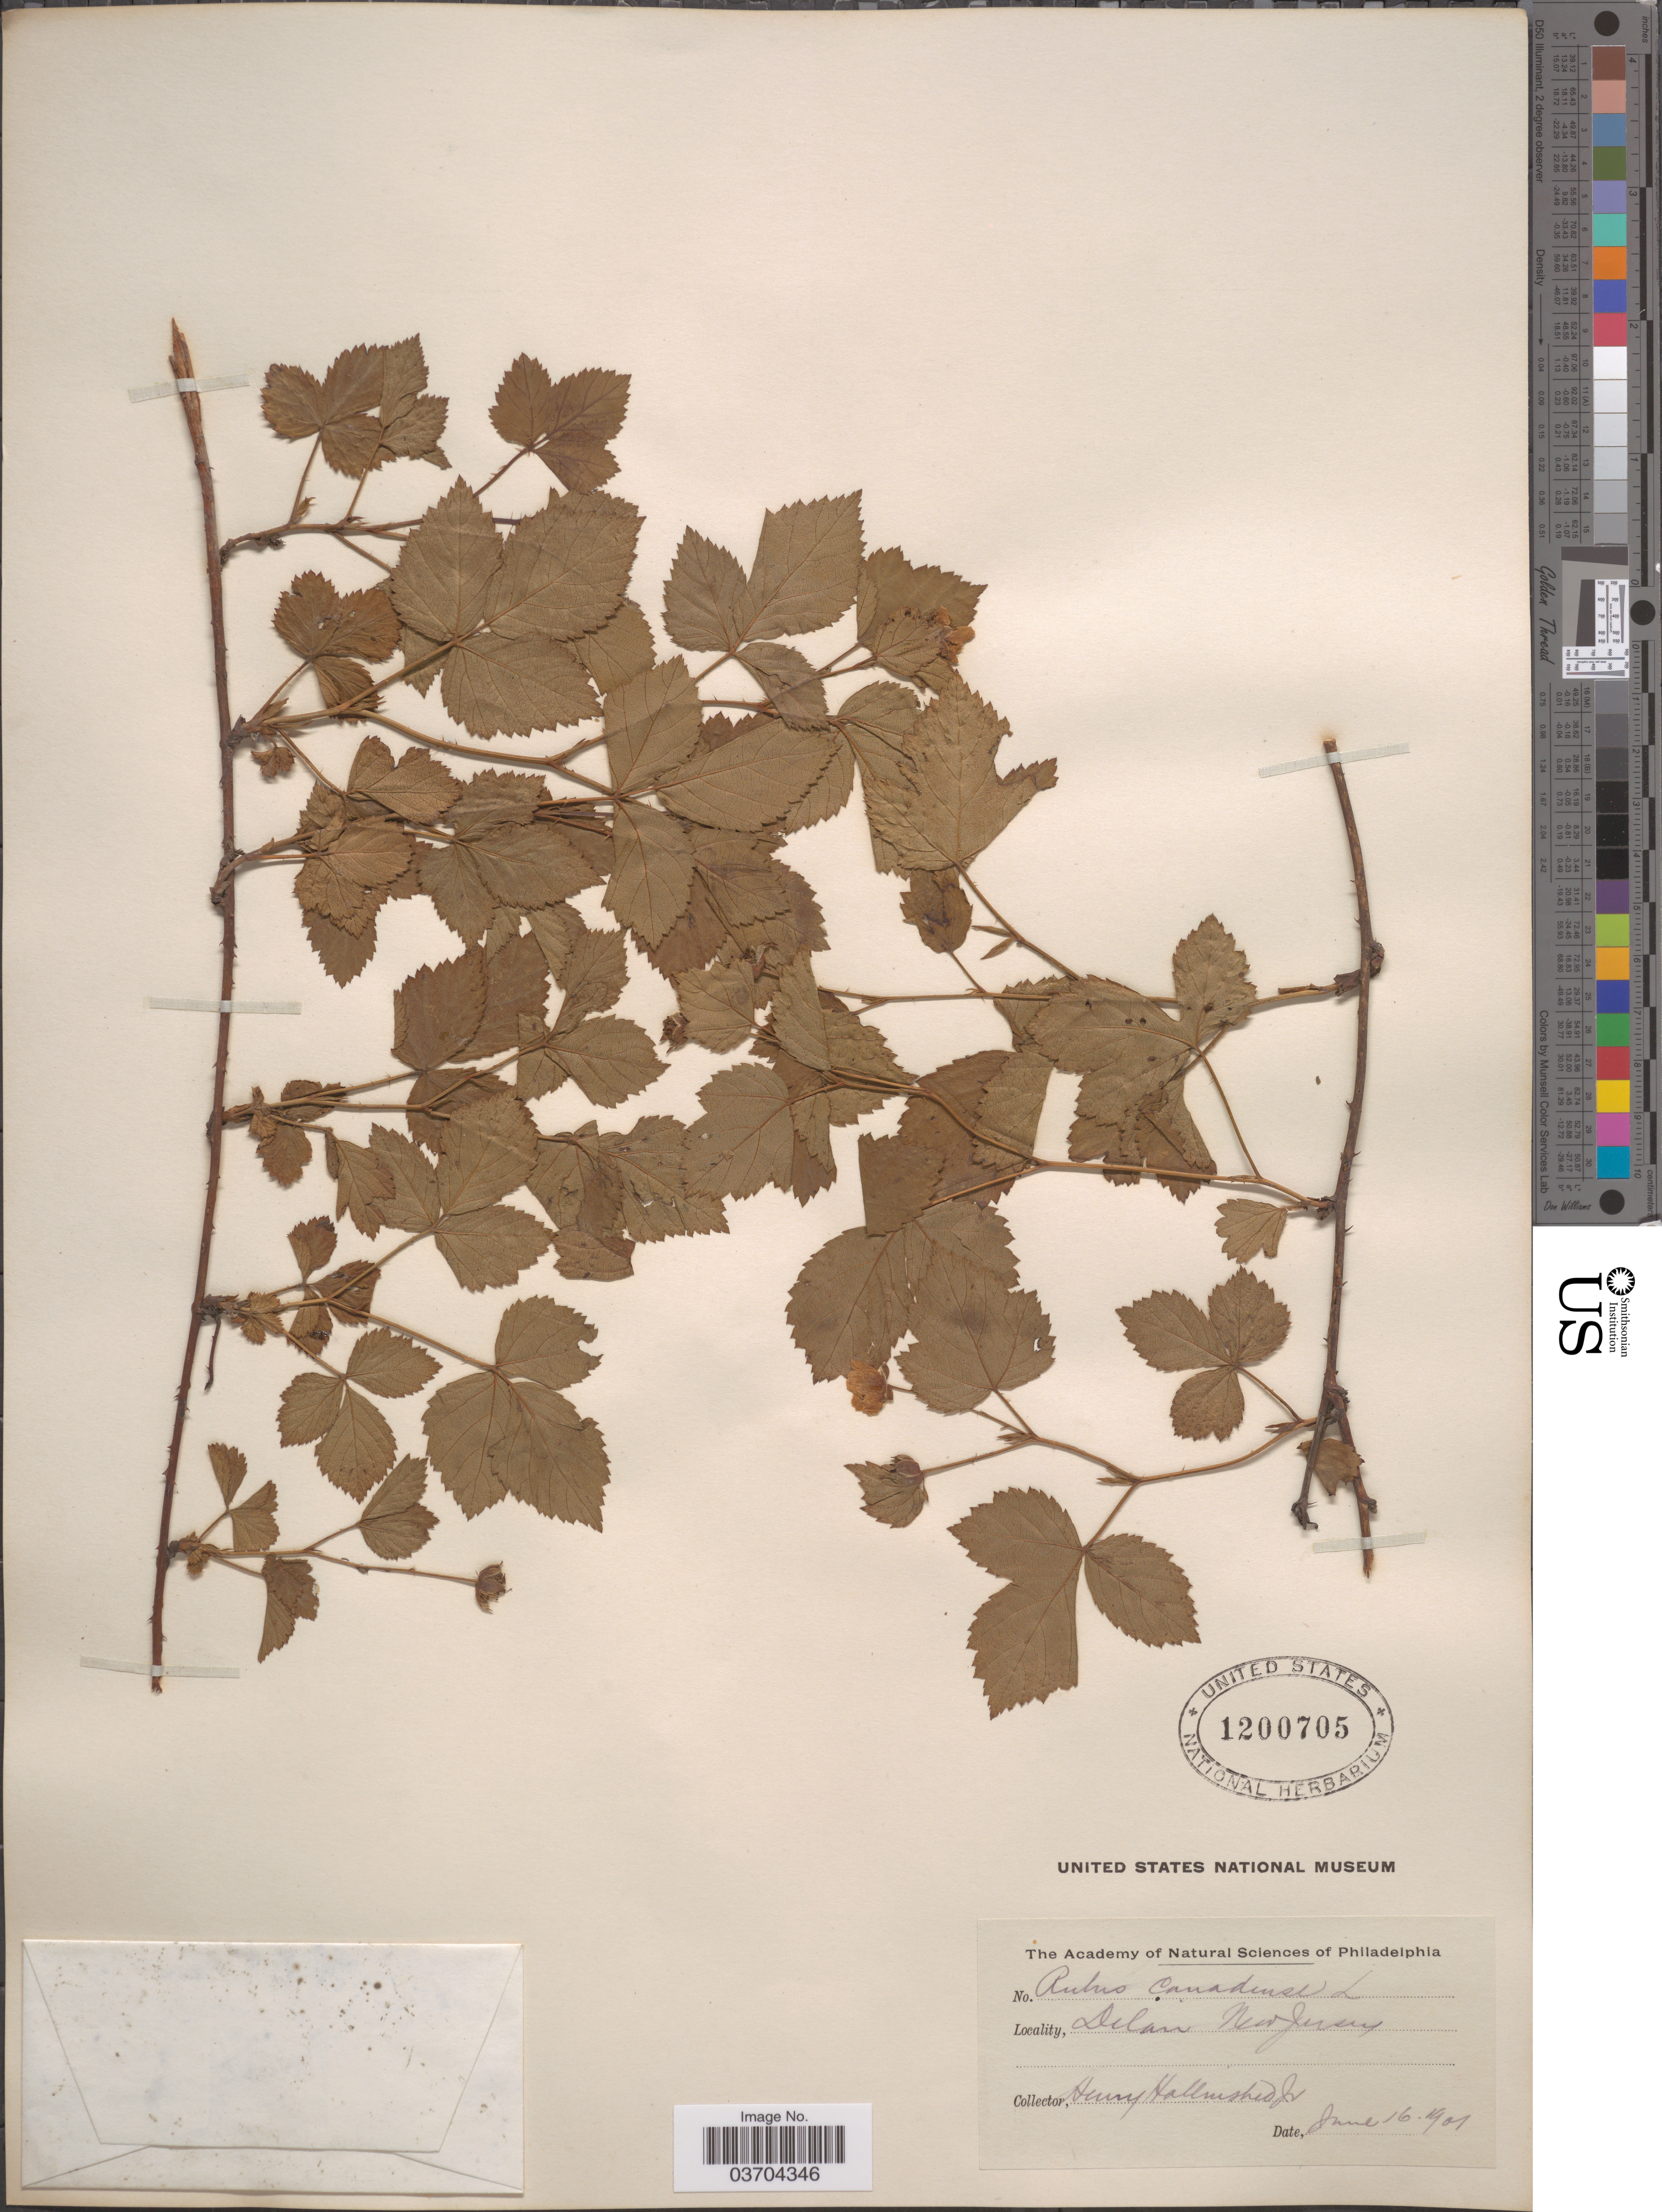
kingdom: Plantae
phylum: Tracheophyta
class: Magnoliopsida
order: Rosales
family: Rosaceae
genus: Rubus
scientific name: Rubus canadensis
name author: L.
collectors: H. Hallinshed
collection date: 1901-06-16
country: United States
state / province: New Jersey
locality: Dilan.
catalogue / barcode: US 1200705